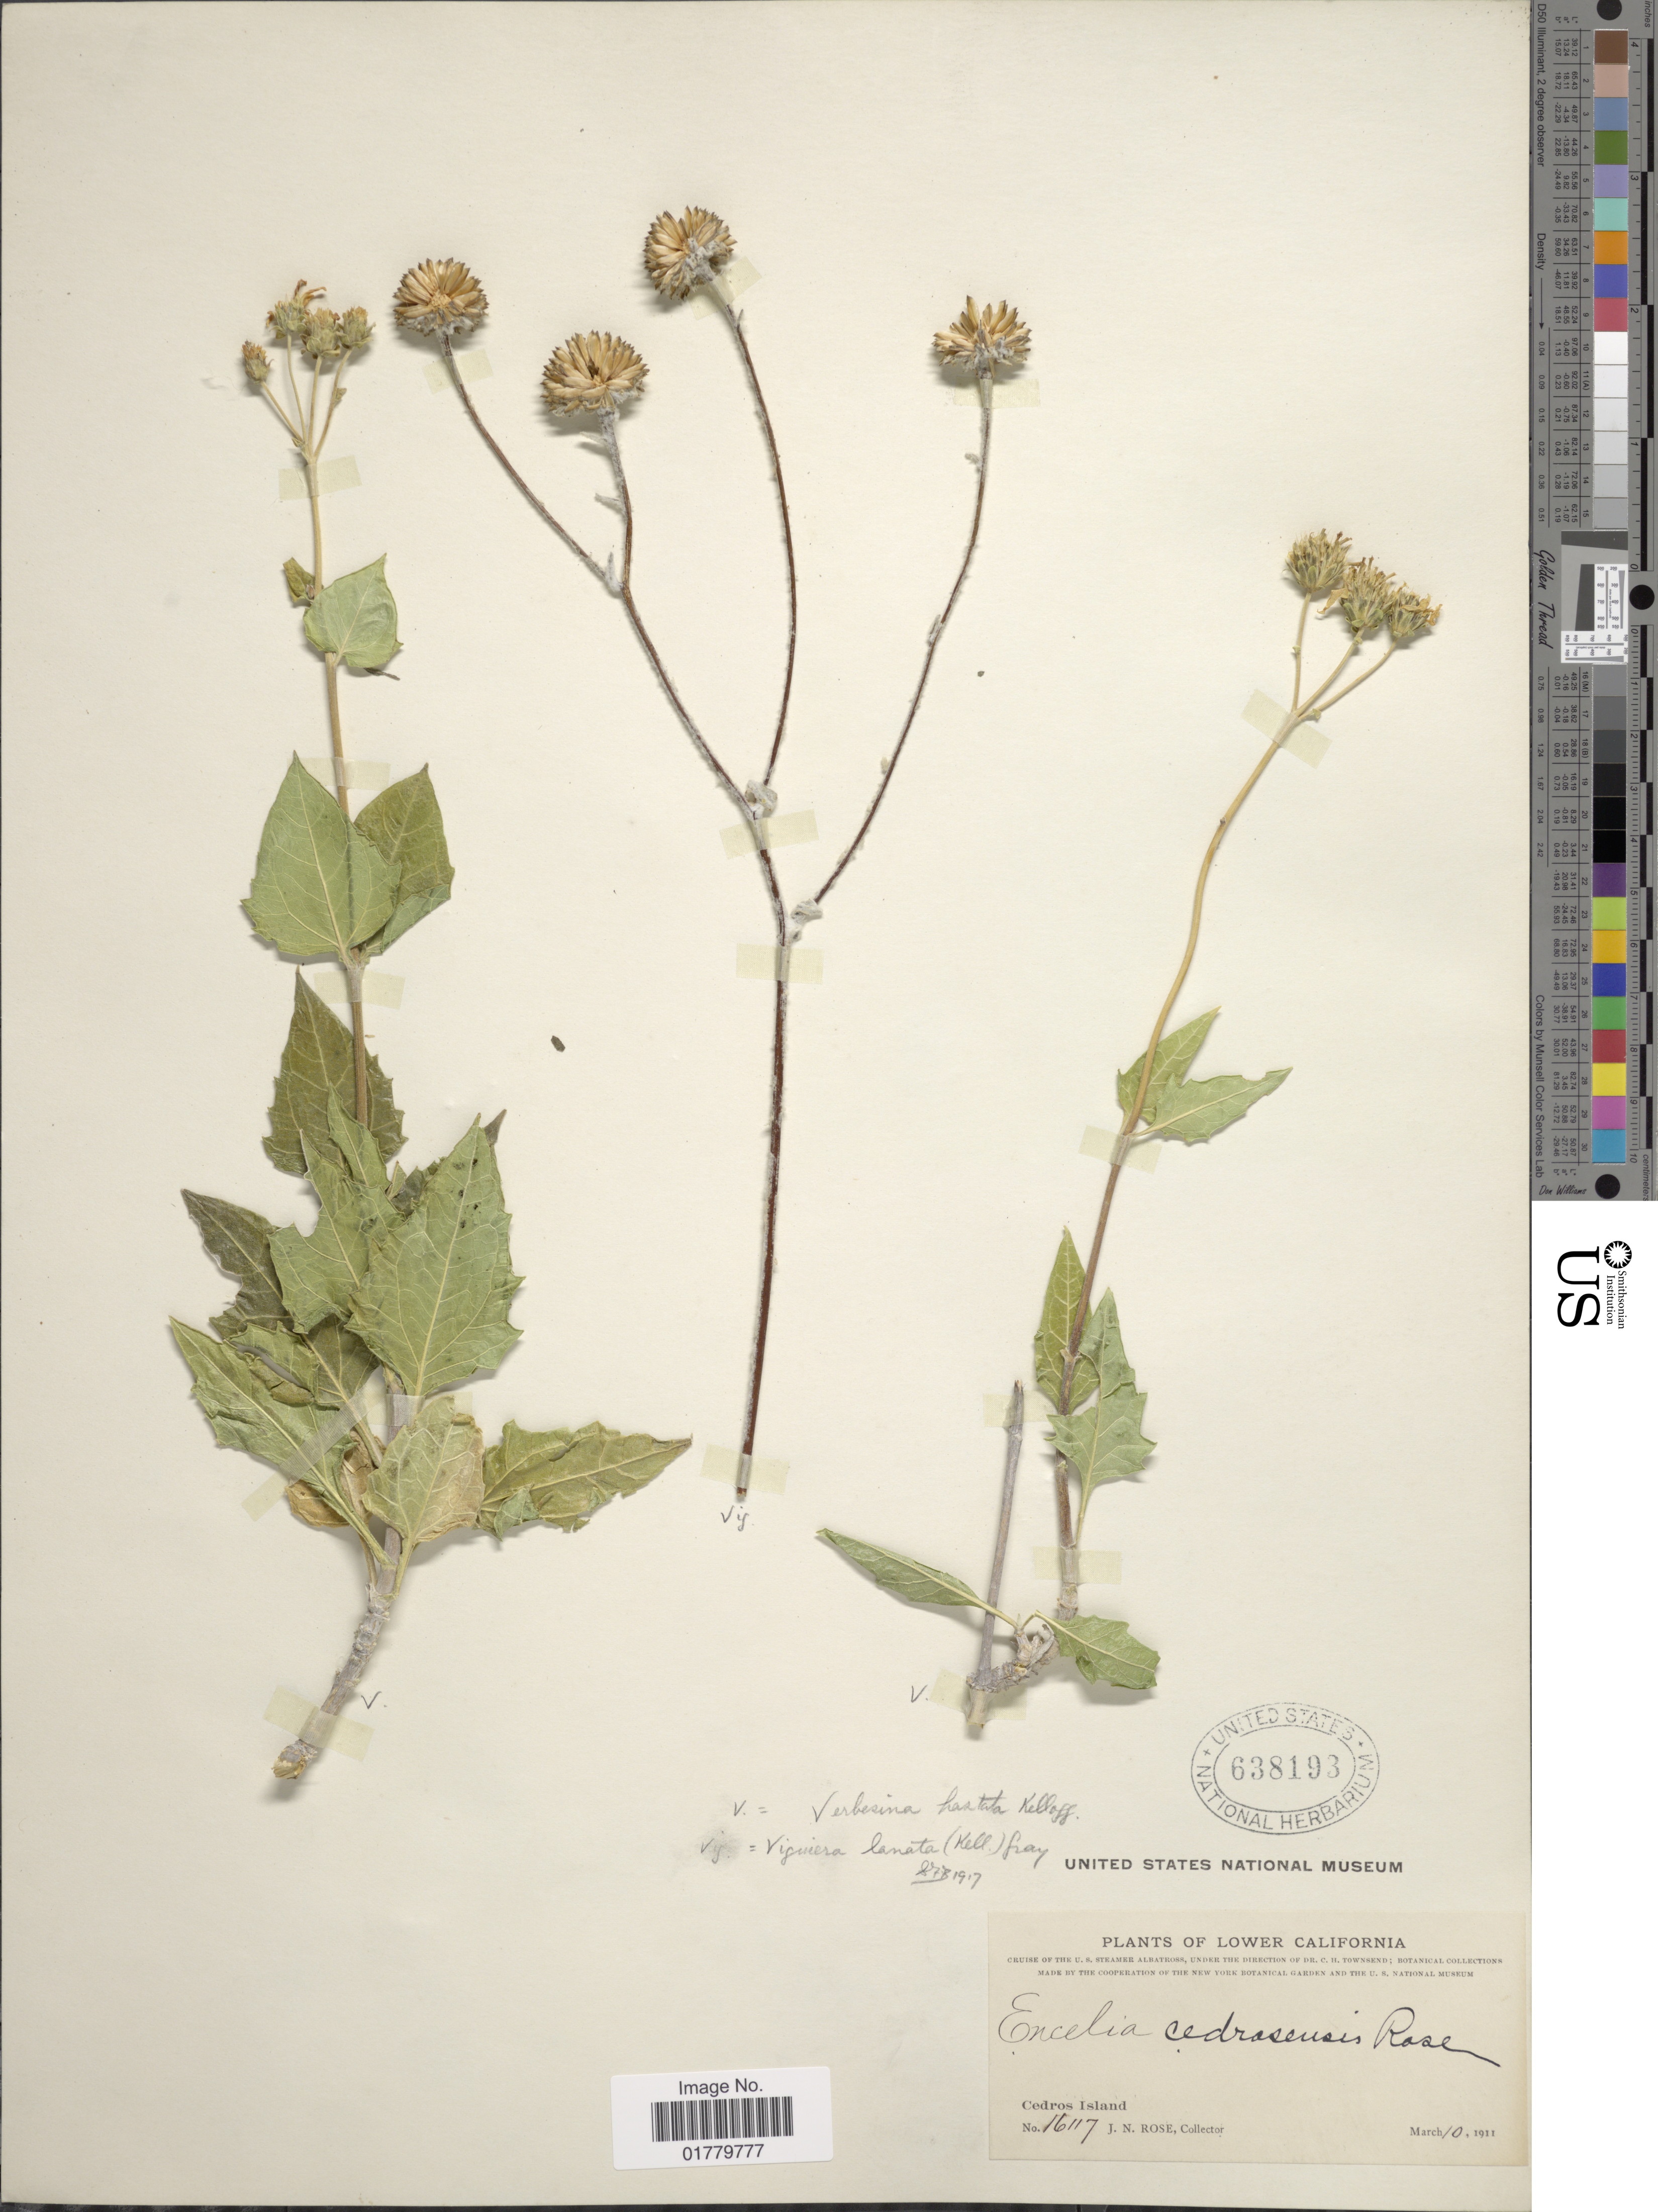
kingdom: Plantae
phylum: Tracheophyta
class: Magnoliopsida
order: Asterales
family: Asteraceae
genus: Verbesina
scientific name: Verbesina hastata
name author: (Kellogg) Kellogg ex Curran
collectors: J. N. Rose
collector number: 16117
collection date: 1911-03-10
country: Mexico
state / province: Baja California Sur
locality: Lower California. Cedros Island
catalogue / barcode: US 638193